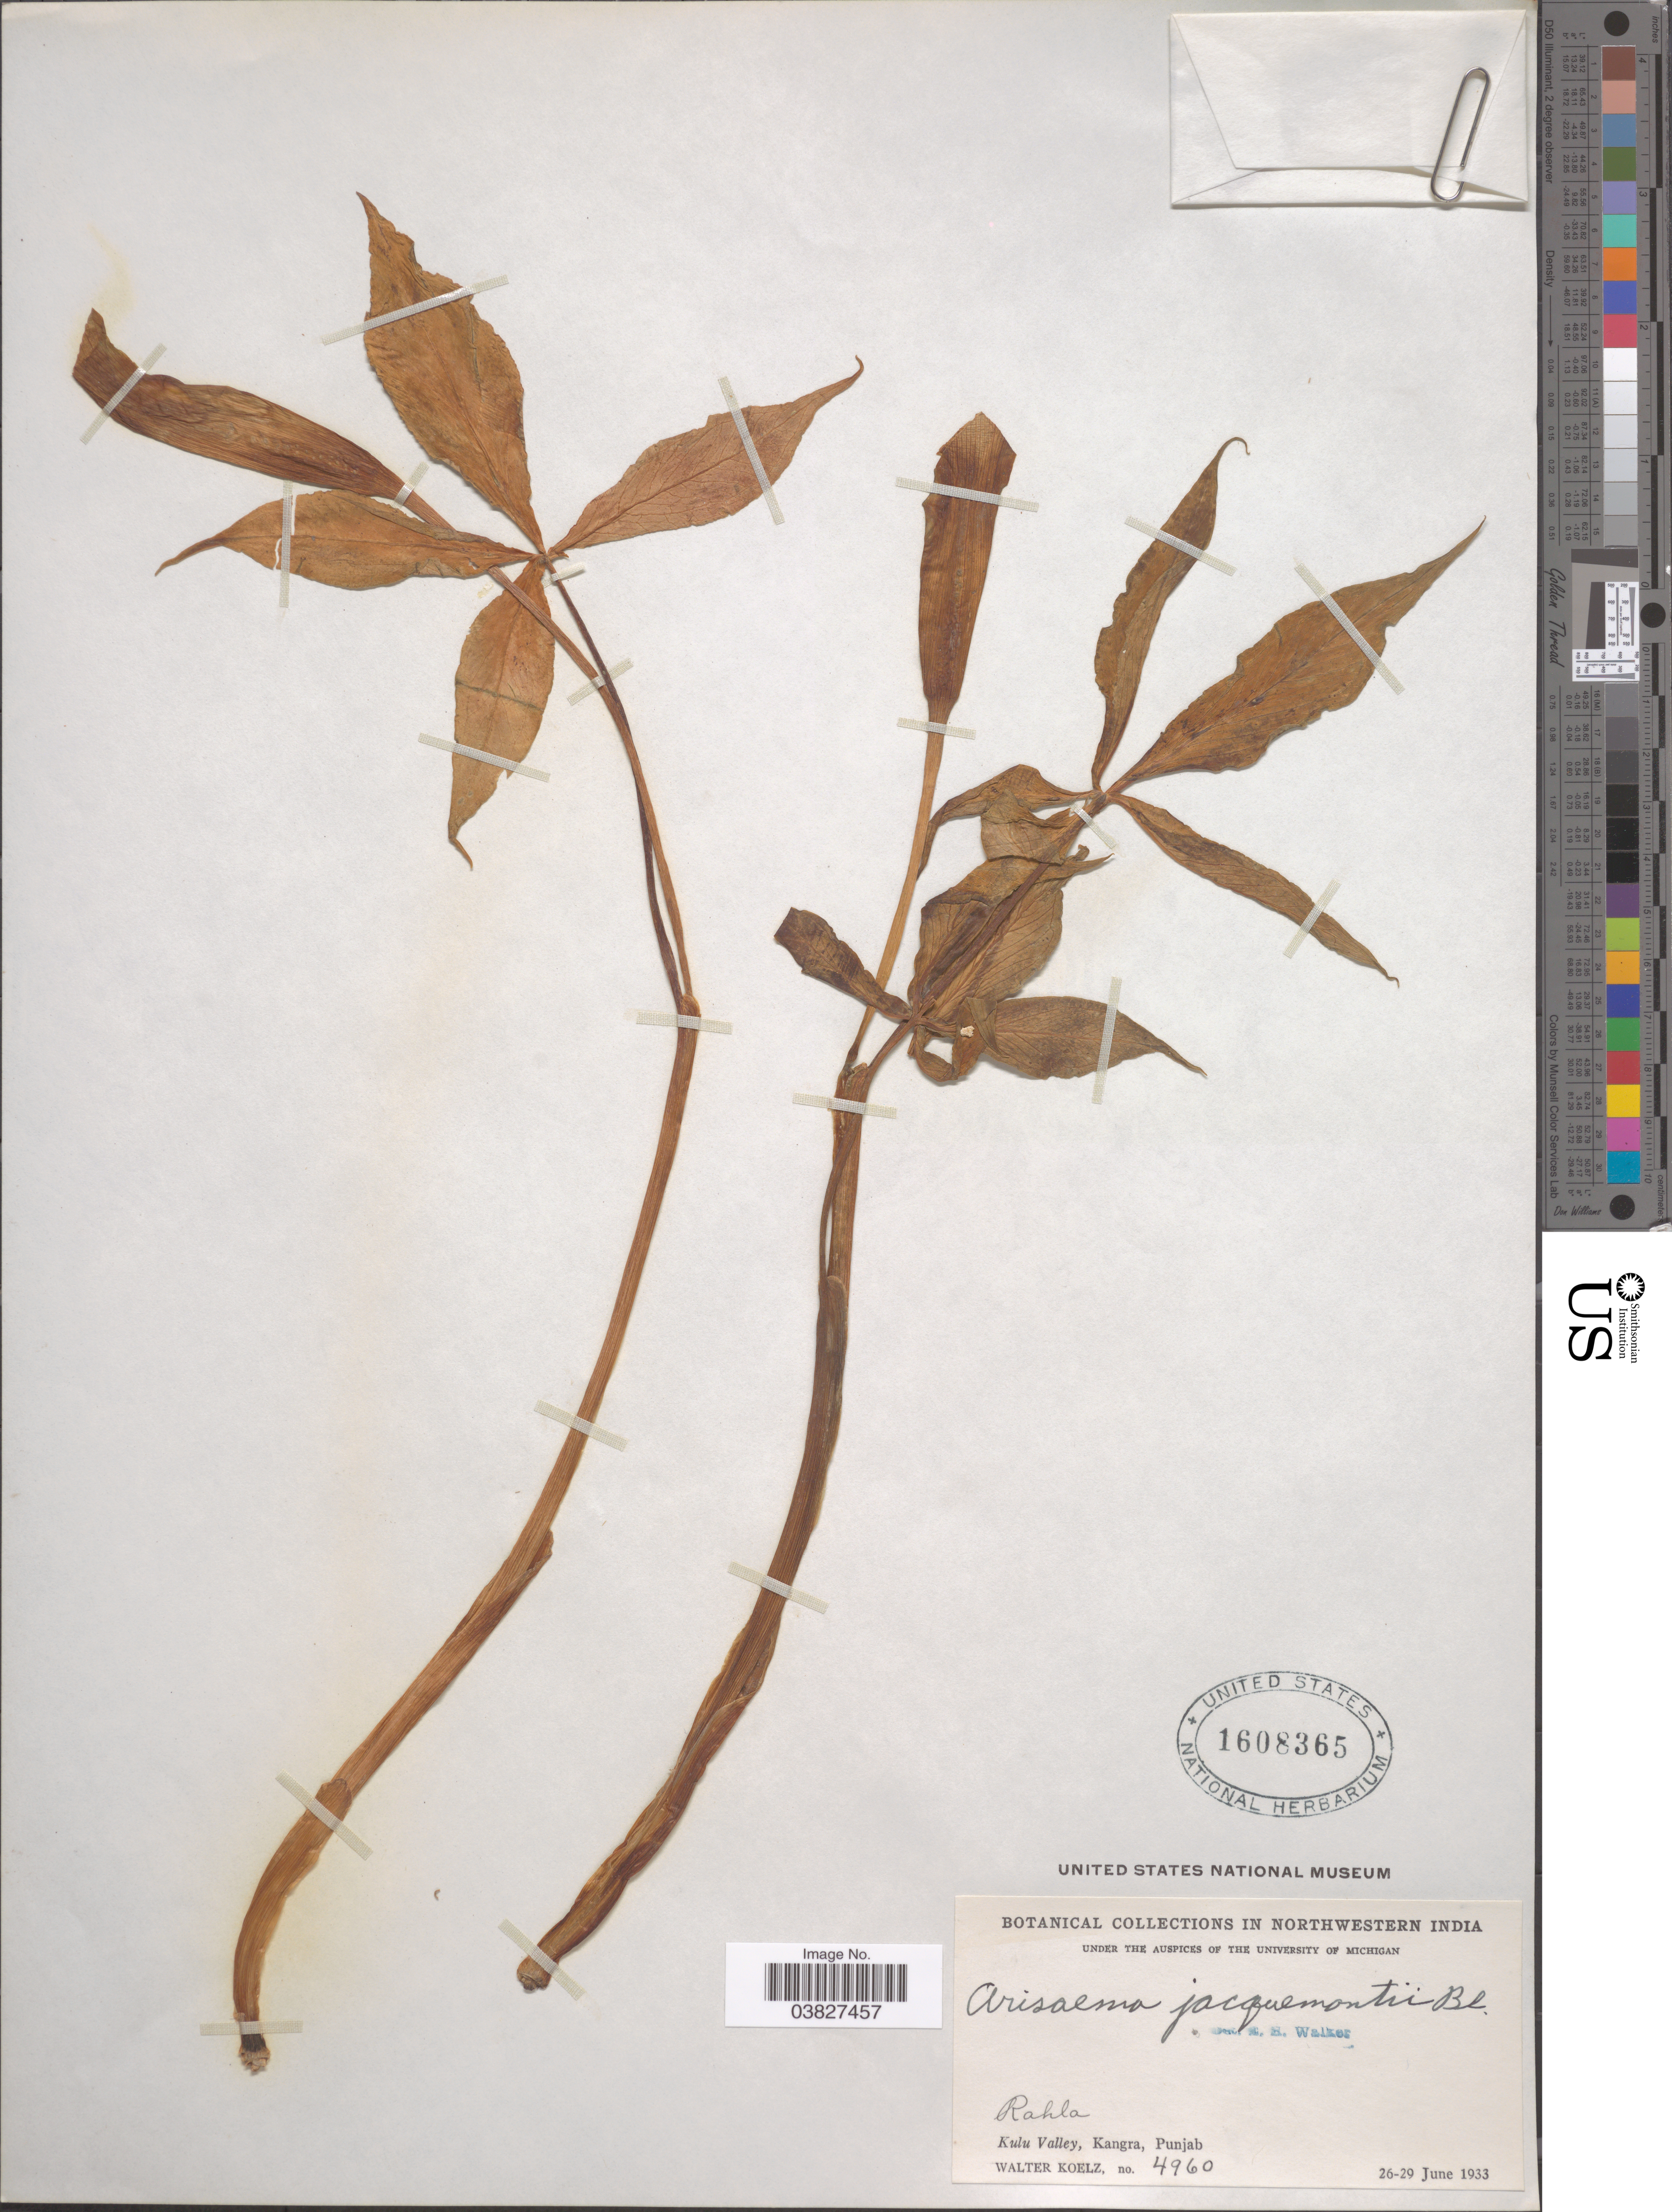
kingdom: Plantae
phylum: Tracheophyta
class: Liliopsida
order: Alismatales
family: Araceae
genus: Arisaema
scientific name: Arisaema jacquemontii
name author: Blume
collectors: W. N. Koelz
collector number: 4960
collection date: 1933-06-26/1933-06-29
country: India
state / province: Punjab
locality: Northwestern India. Rahla. Kulu Valley, Kangra.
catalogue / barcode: US 1608365